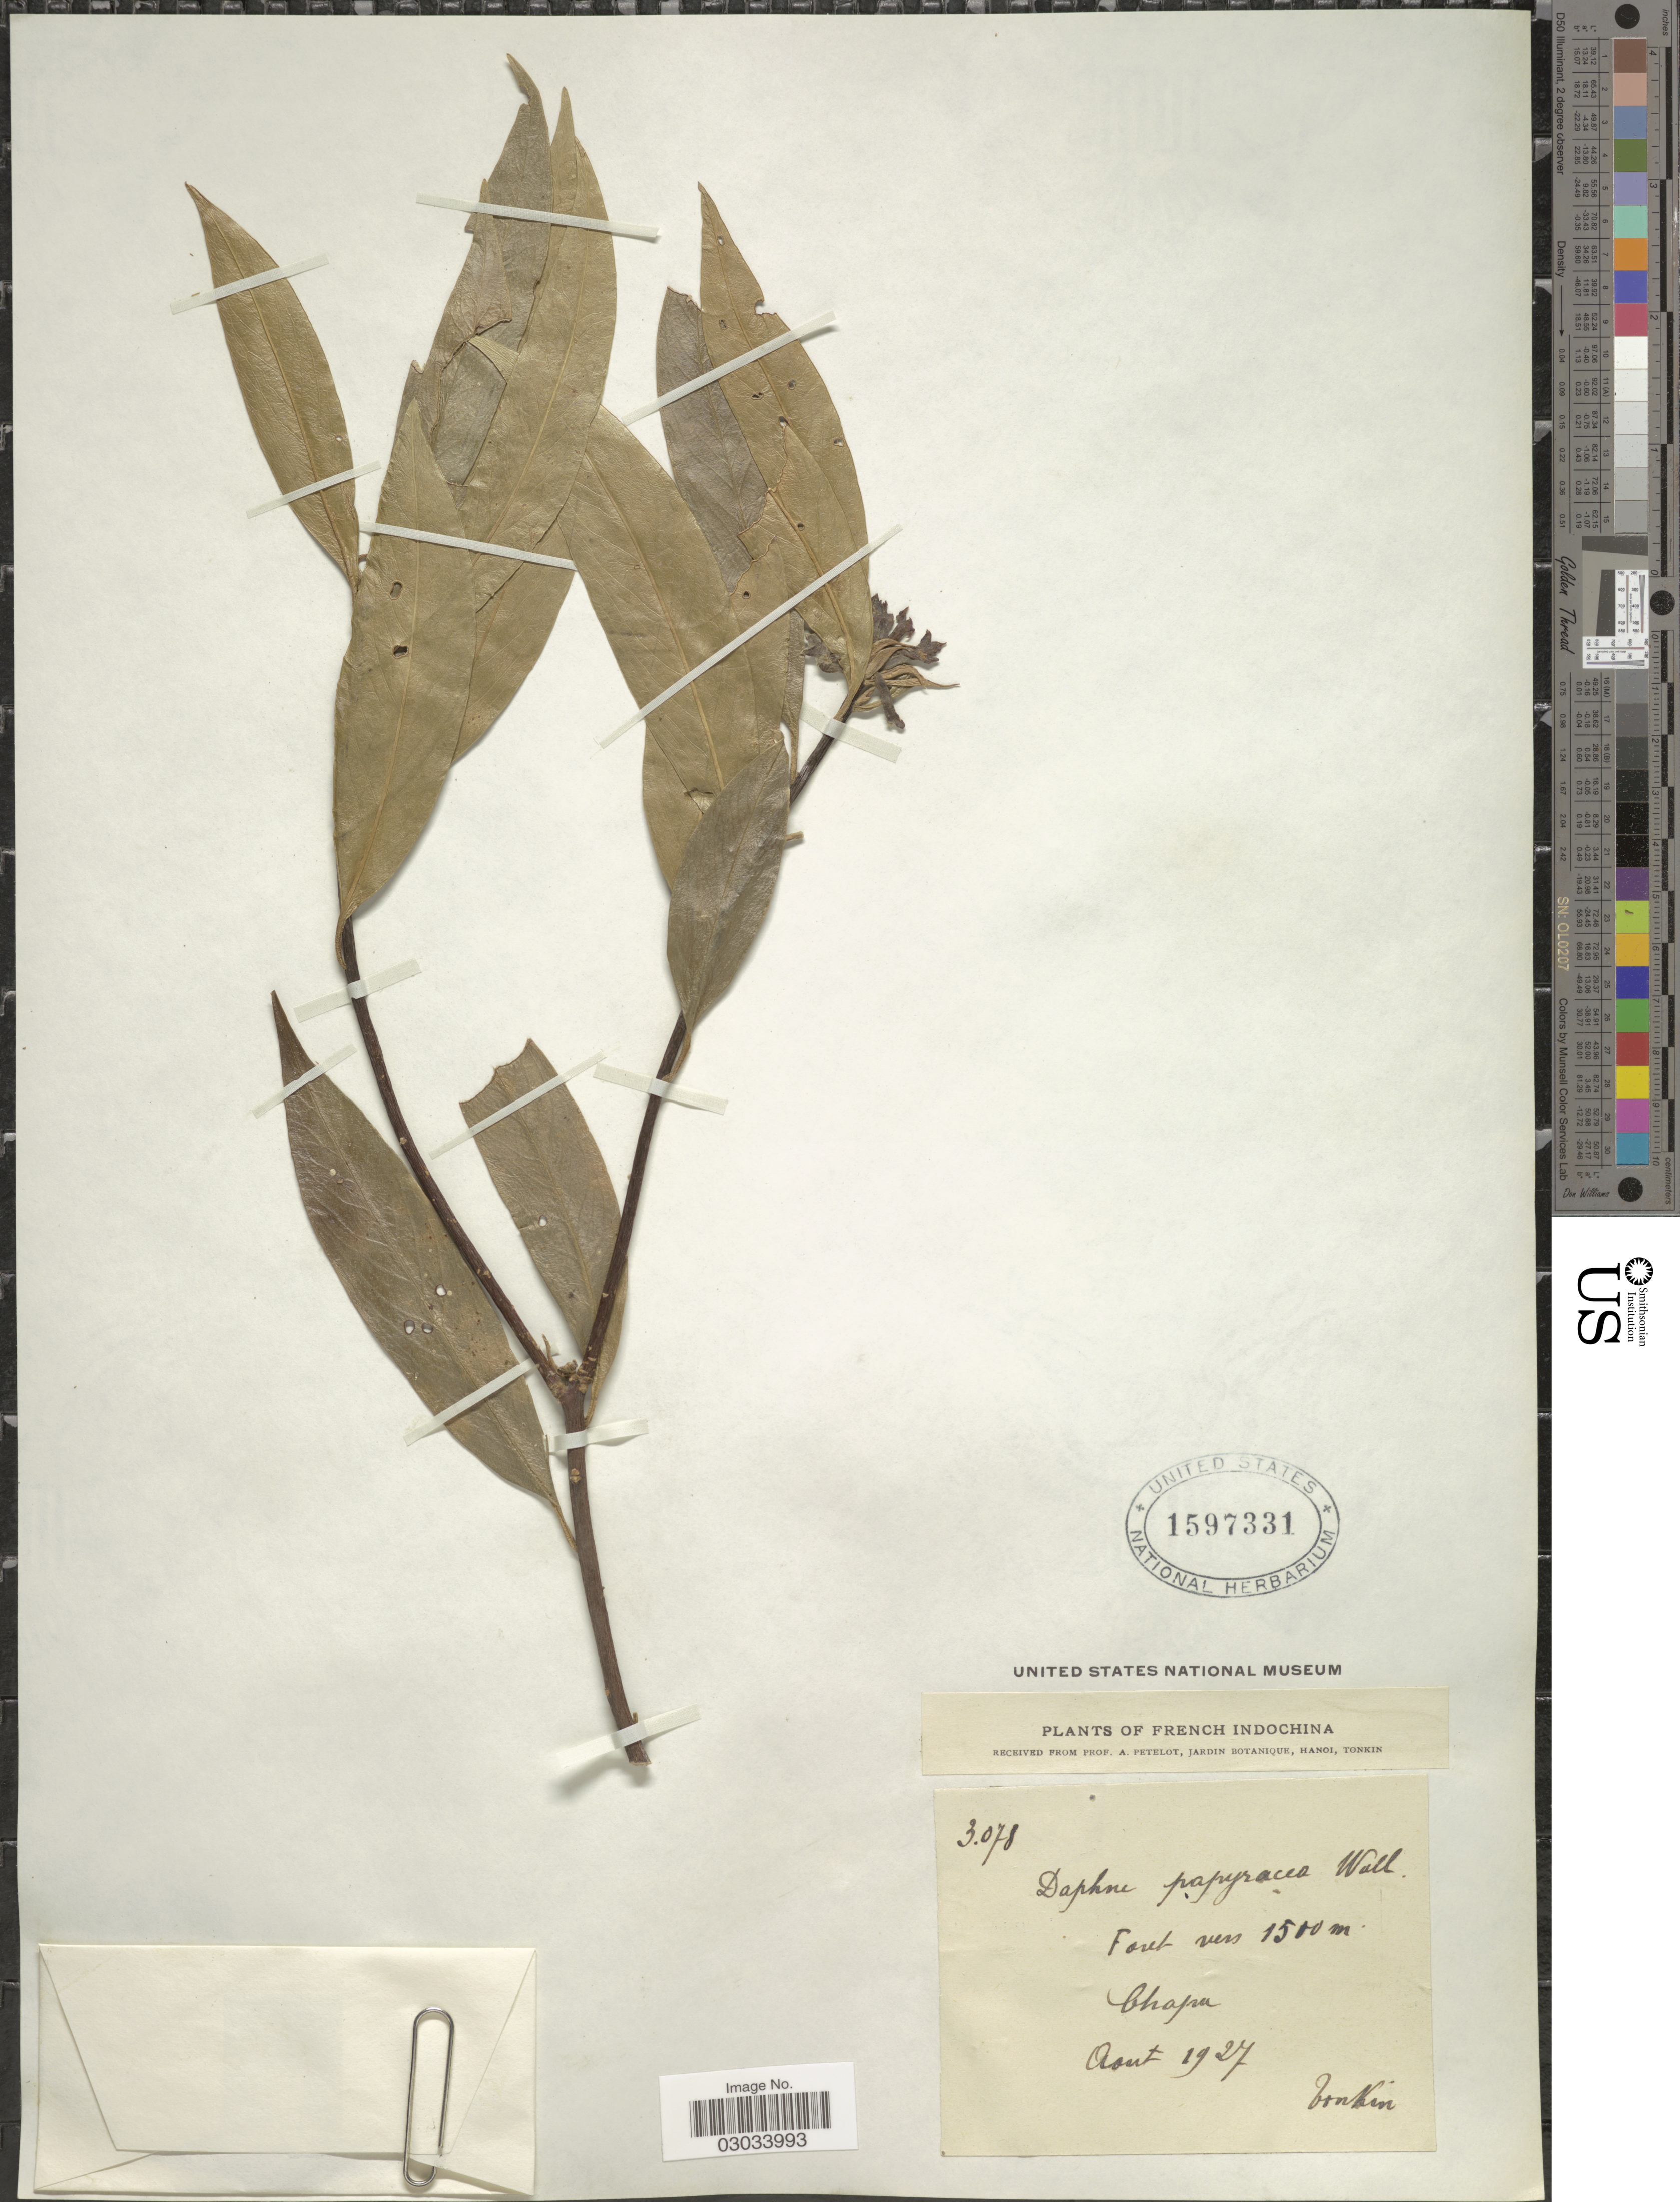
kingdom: Plantae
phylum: Tracheophyta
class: Magnoliopsida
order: Malvales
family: Thymelaeaceae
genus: Daphne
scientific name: Daphne papyracea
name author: Wall. ex Steud.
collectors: A. Petelot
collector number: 3078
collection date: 1927-08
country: Vietnam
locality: French IndoChina. Tonkin. Chapa.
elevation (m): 1500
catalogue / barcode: US 1597331